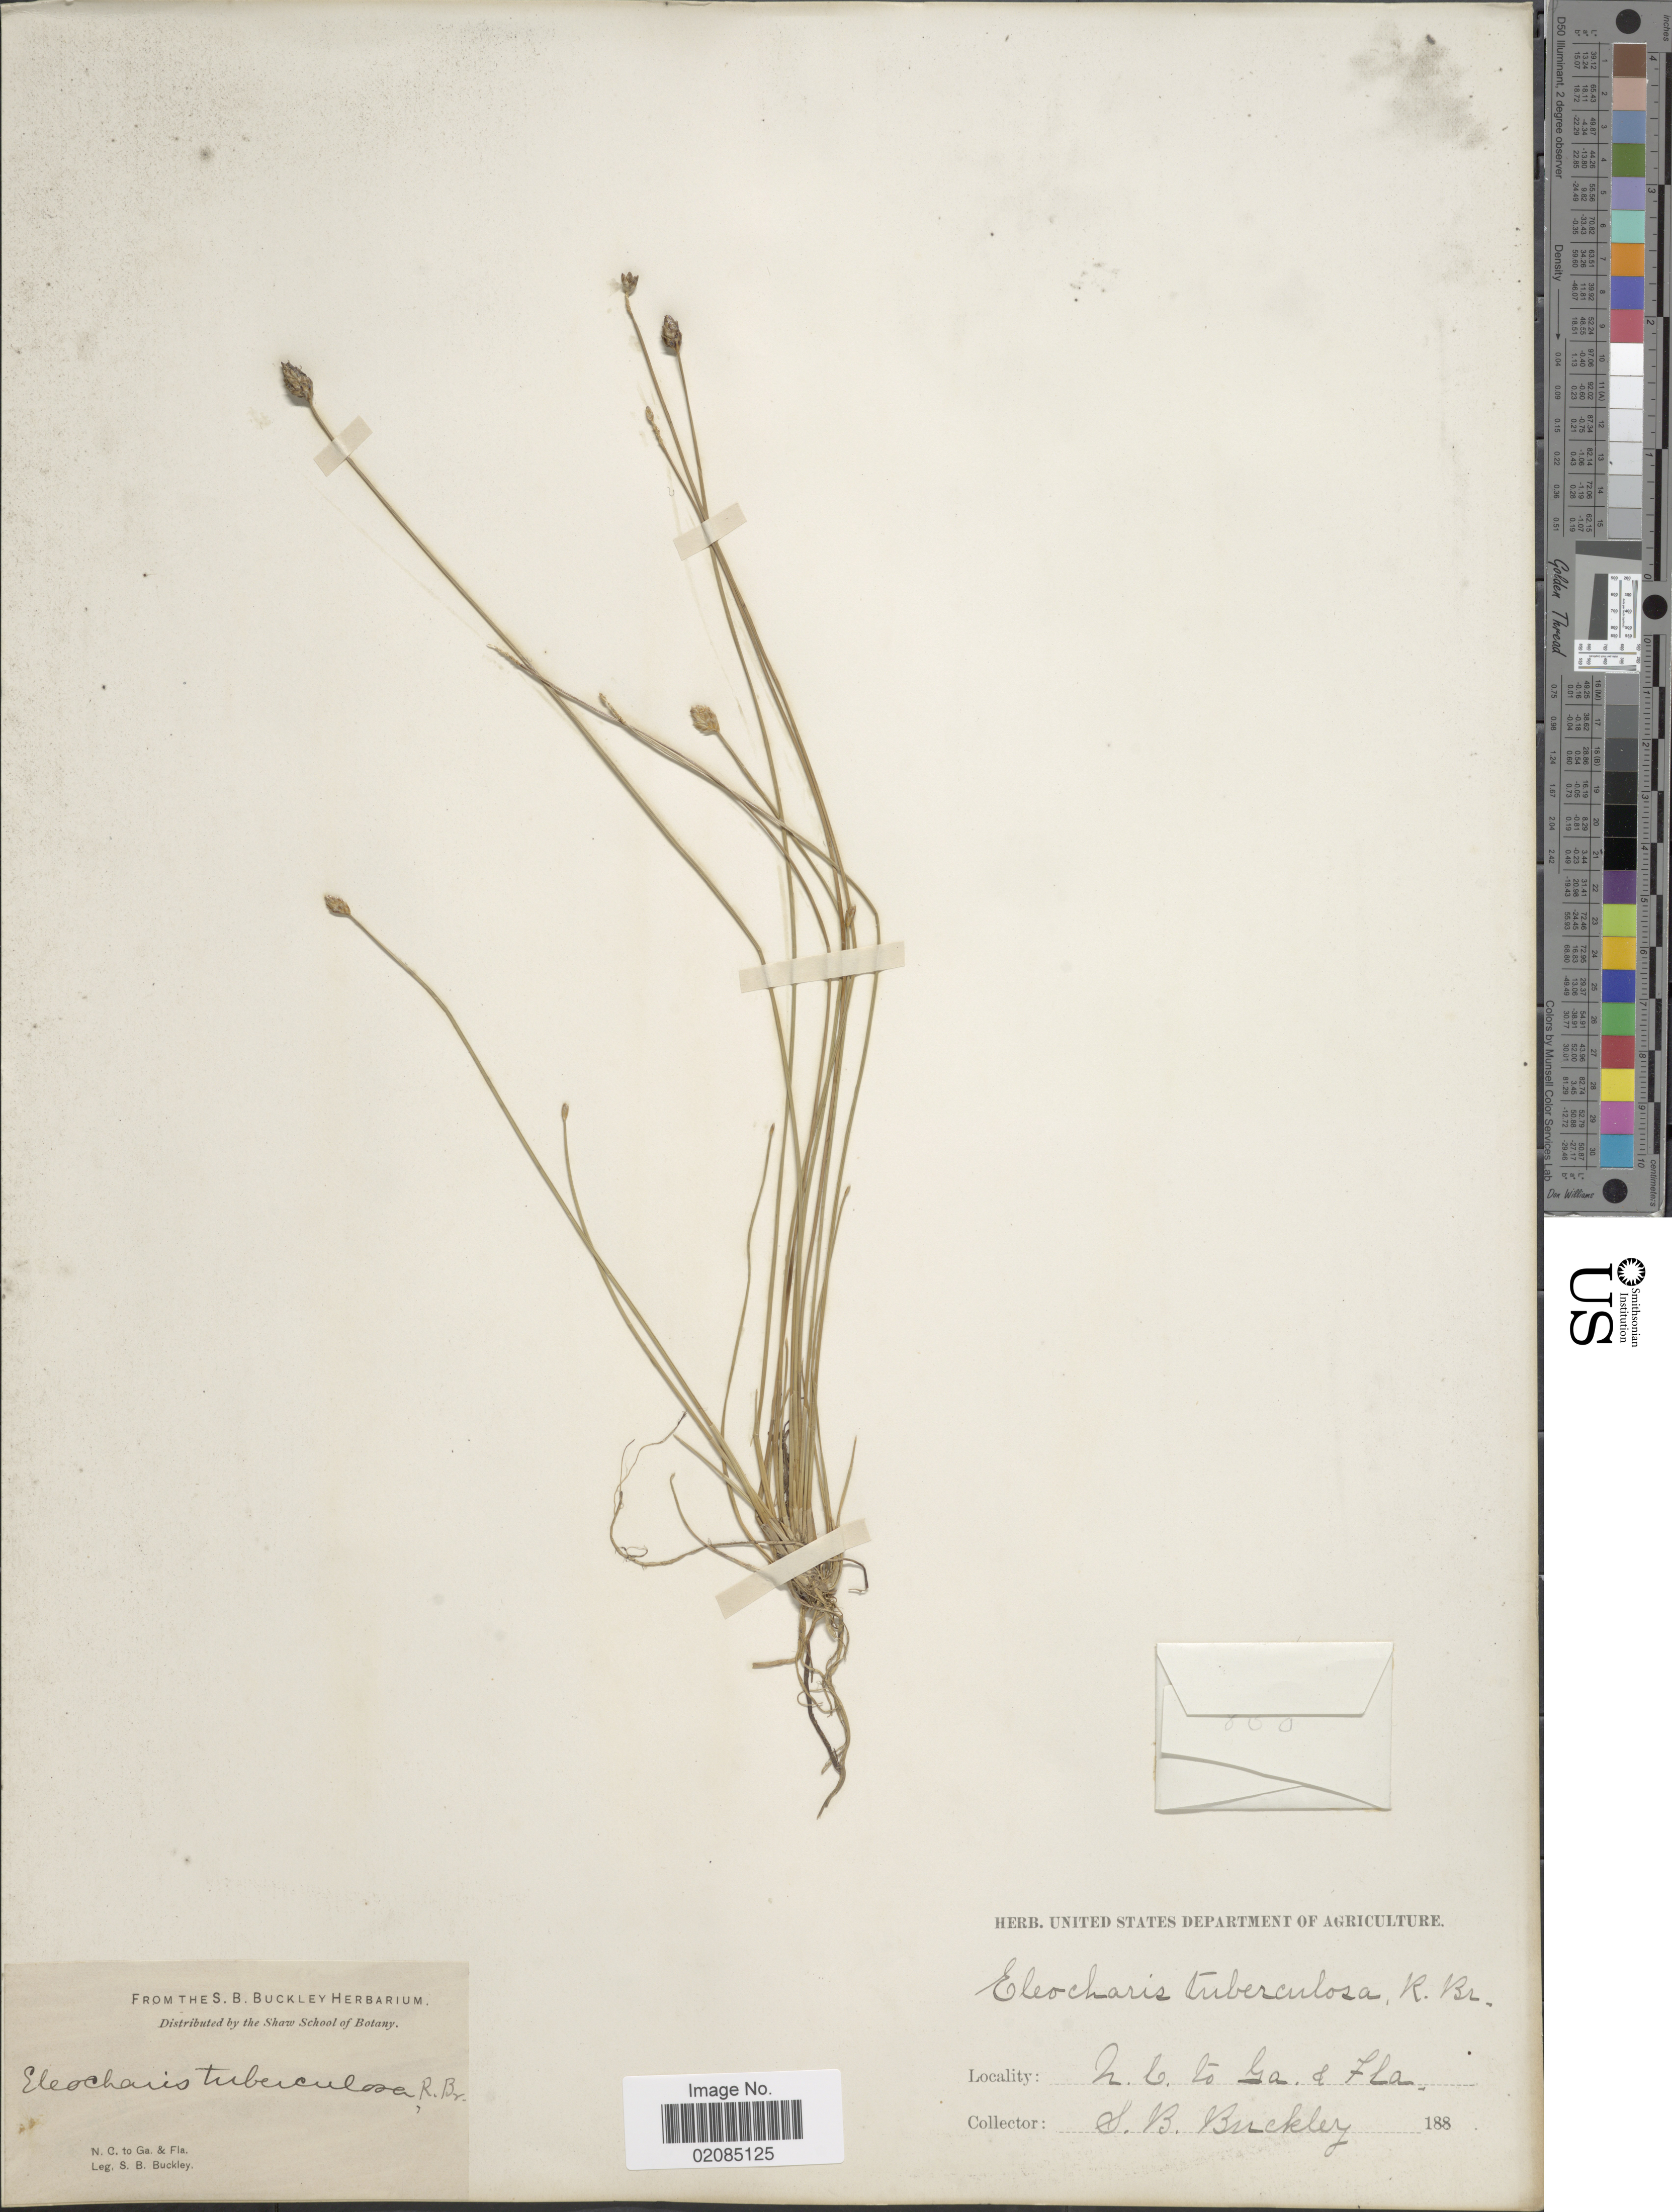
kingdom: Plantae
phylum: Tracheophyta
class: Liliopsida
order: Poales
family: Cyperaceae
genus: Eleocharis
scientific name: Eleocharis tuberculosa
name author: (Michx.) Roem. & Schult.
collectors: S. B. Buckley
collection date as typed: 188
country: United States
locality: N.C. to Ga. & Fla.